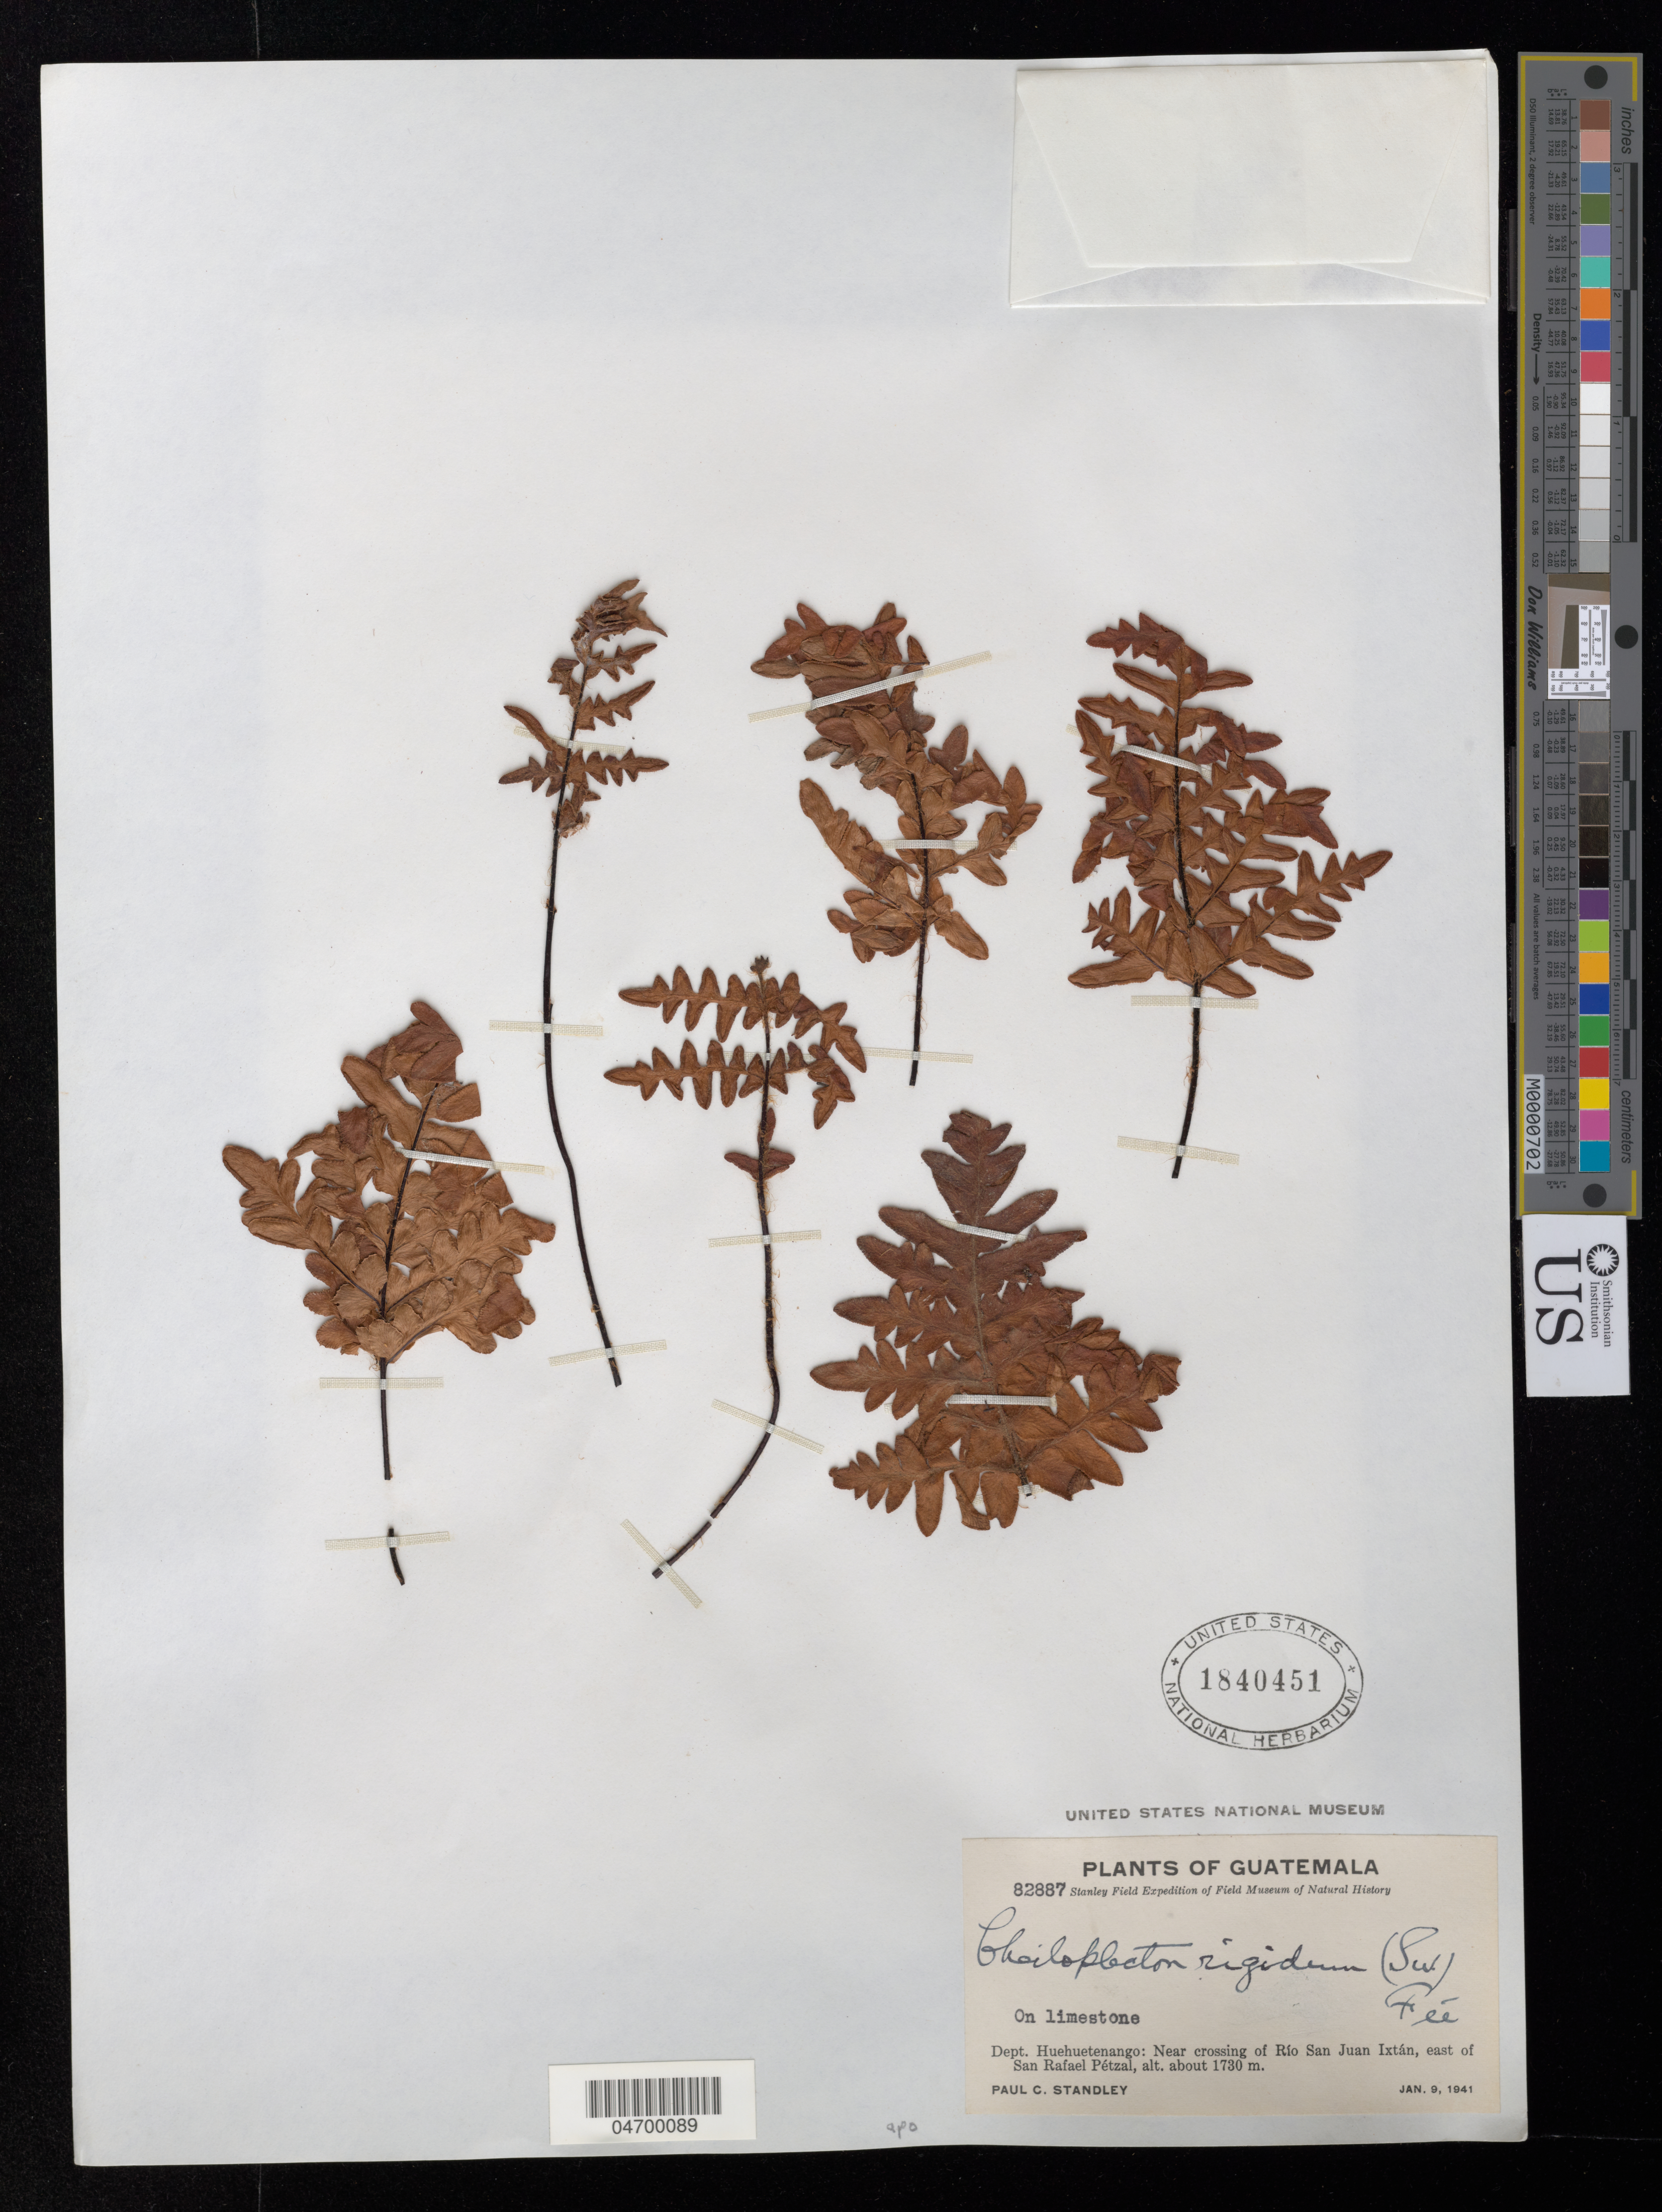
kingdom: Plantae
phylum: Tracheophyta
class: Polypodiopsida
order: Polypodiales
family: Pteridaceae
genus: Cheiloplecton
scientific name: Cheiloplecton rigidum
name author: (Sw.) Fée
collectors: P. C. Standley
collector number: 82887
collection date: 1941-01-09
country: Guatemala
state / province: Huehuetenango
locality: Stanley Field Expedition of Field Museum of Natural History. Dept. Huehuetenango: Near crossing of Río San Juan Ixtán, east of San Rafael Pétzal.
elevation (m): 1730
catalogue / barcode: US 1840451